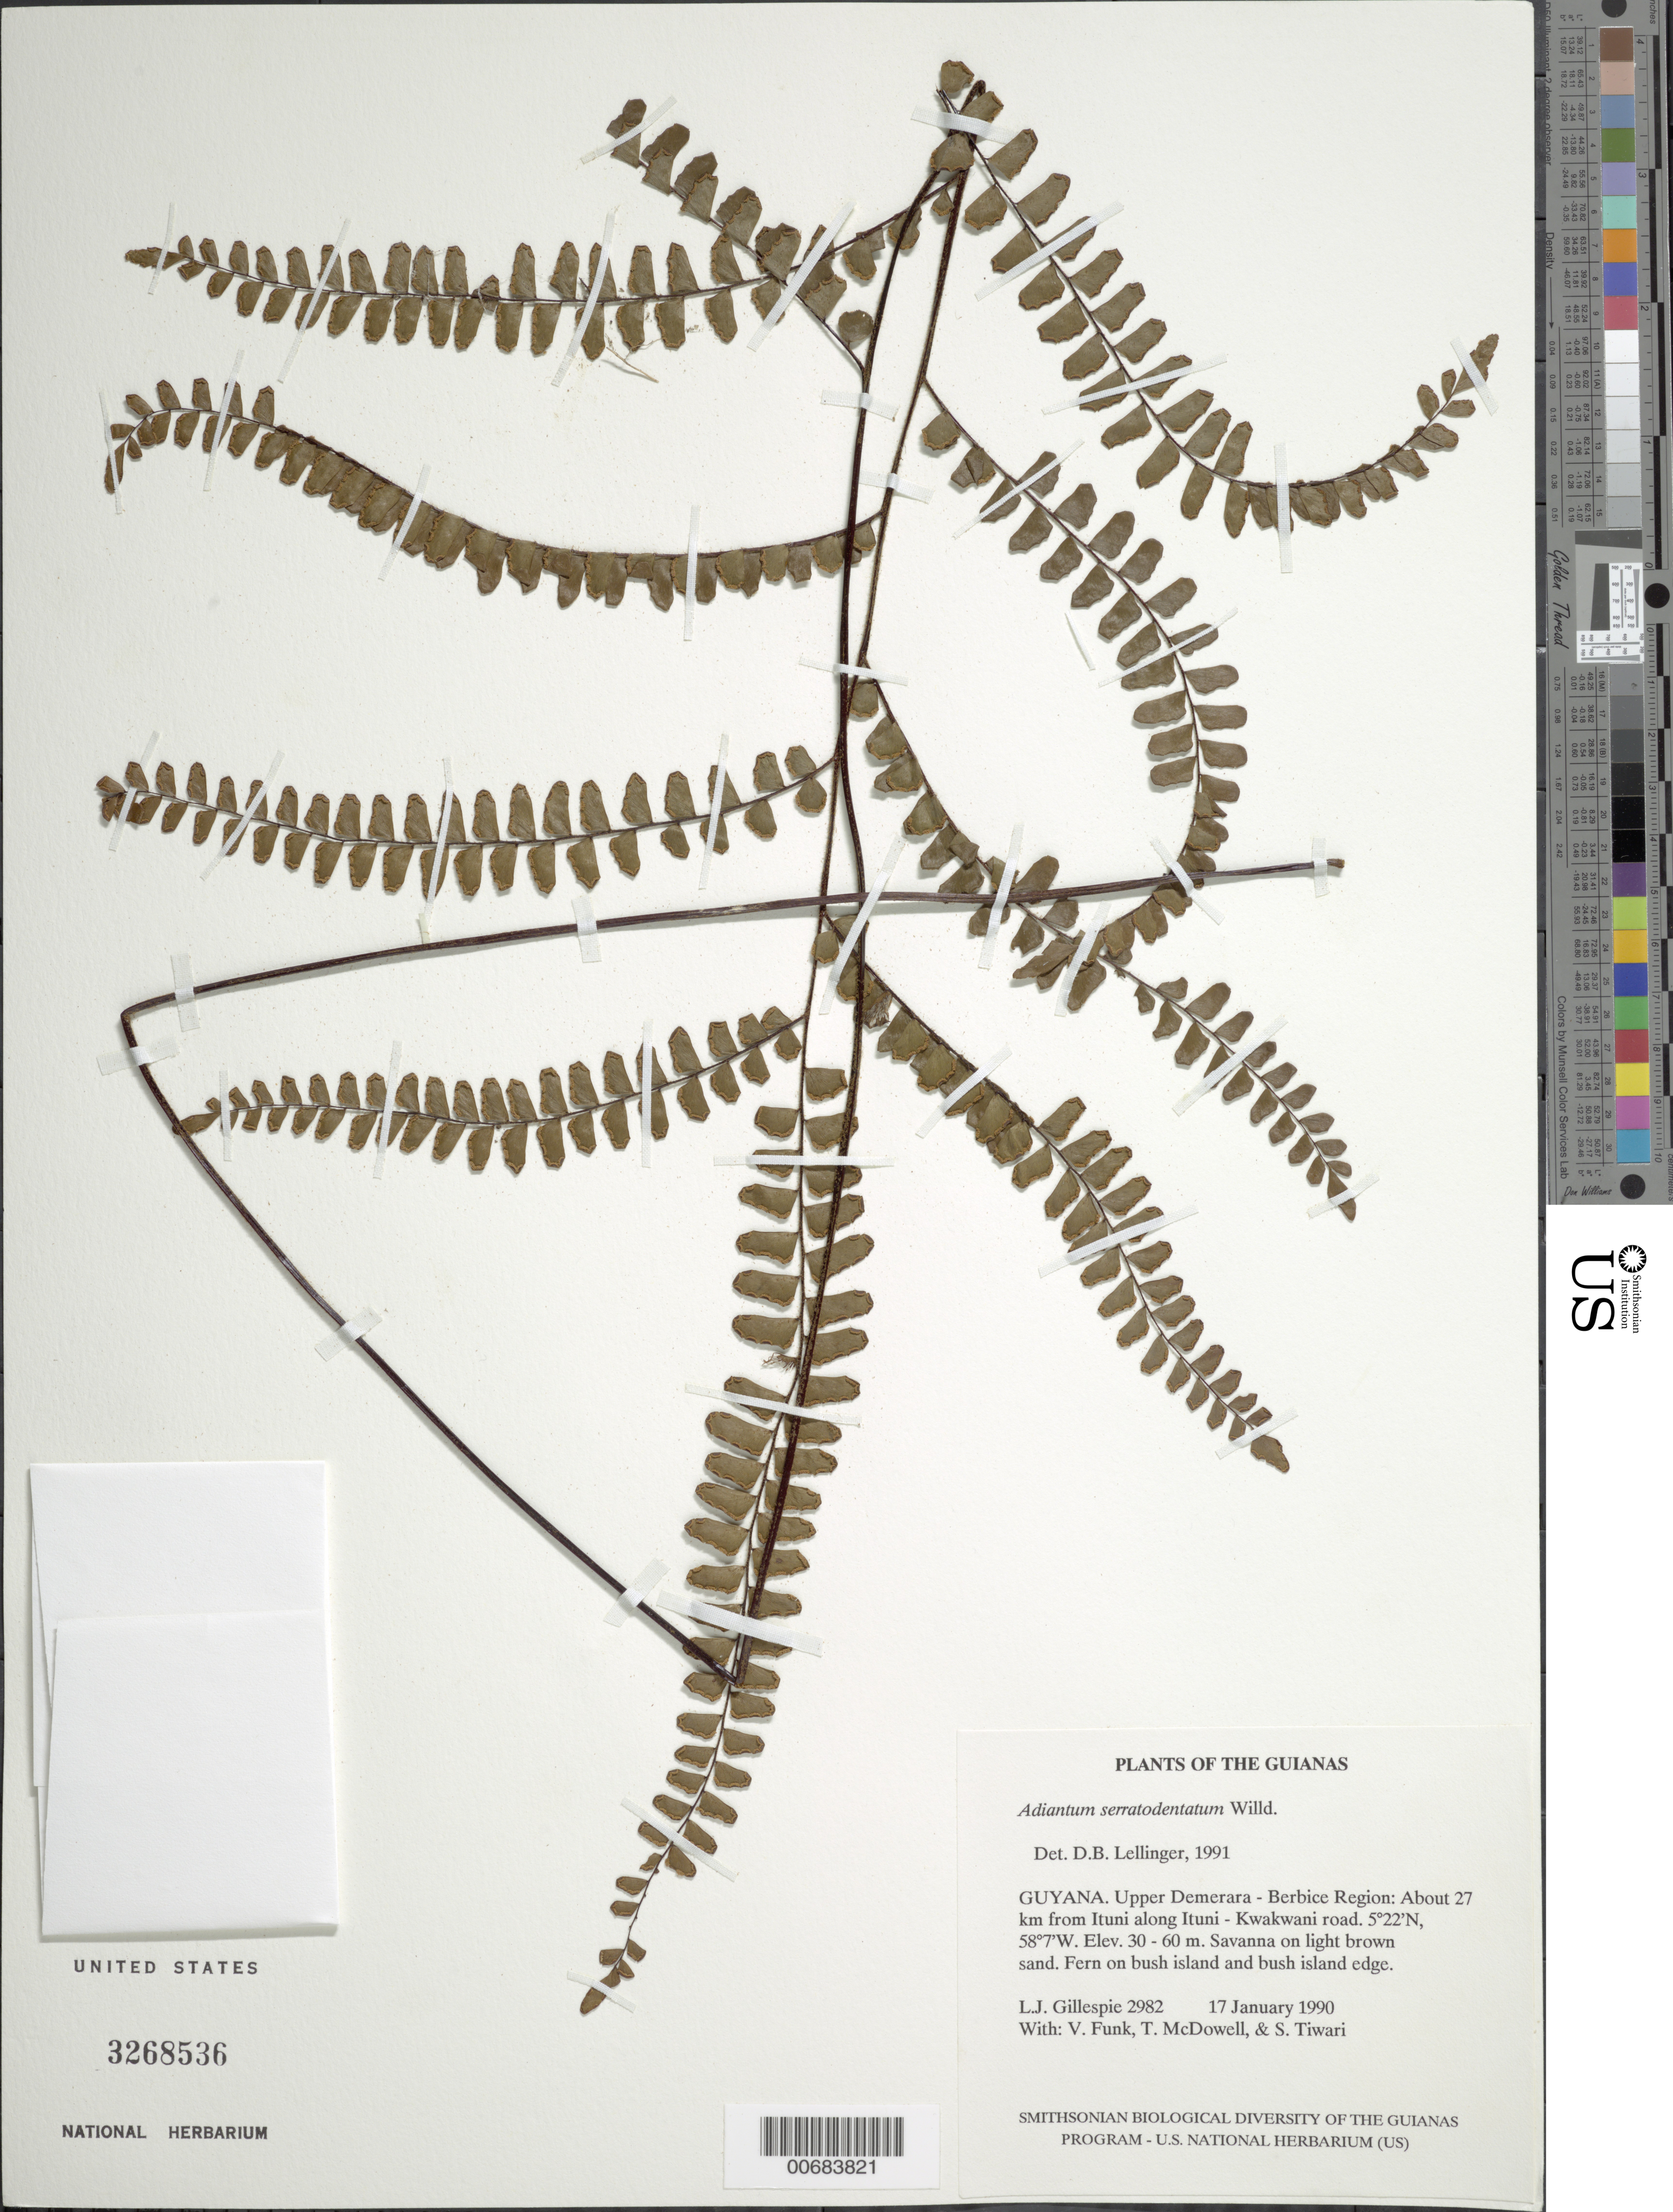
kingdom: Plantae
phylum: Tracheophyta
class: Polypodiopsida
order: Polypodiales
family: Pteridaceae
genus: Adiantum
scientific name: Adiantum serratodentatum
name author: Humb. & Bonpl. ex Willd.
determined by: Lellinger, David B., (BOT), Smithsonian Institution - National Museum of Natural History (UNITED STATES)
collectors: L. J. Gillespie, V. Funk, T. McDowell & S. Tiwari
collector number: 2982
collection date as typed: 17 January 1990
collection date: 1990-01-17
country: Guyana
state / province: U. Demerara-Berbice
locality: About 27 km from Ituni along Ituni - Kwakwani road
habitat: Savanna on light brown sand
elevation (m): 30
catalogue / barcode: US 3268536